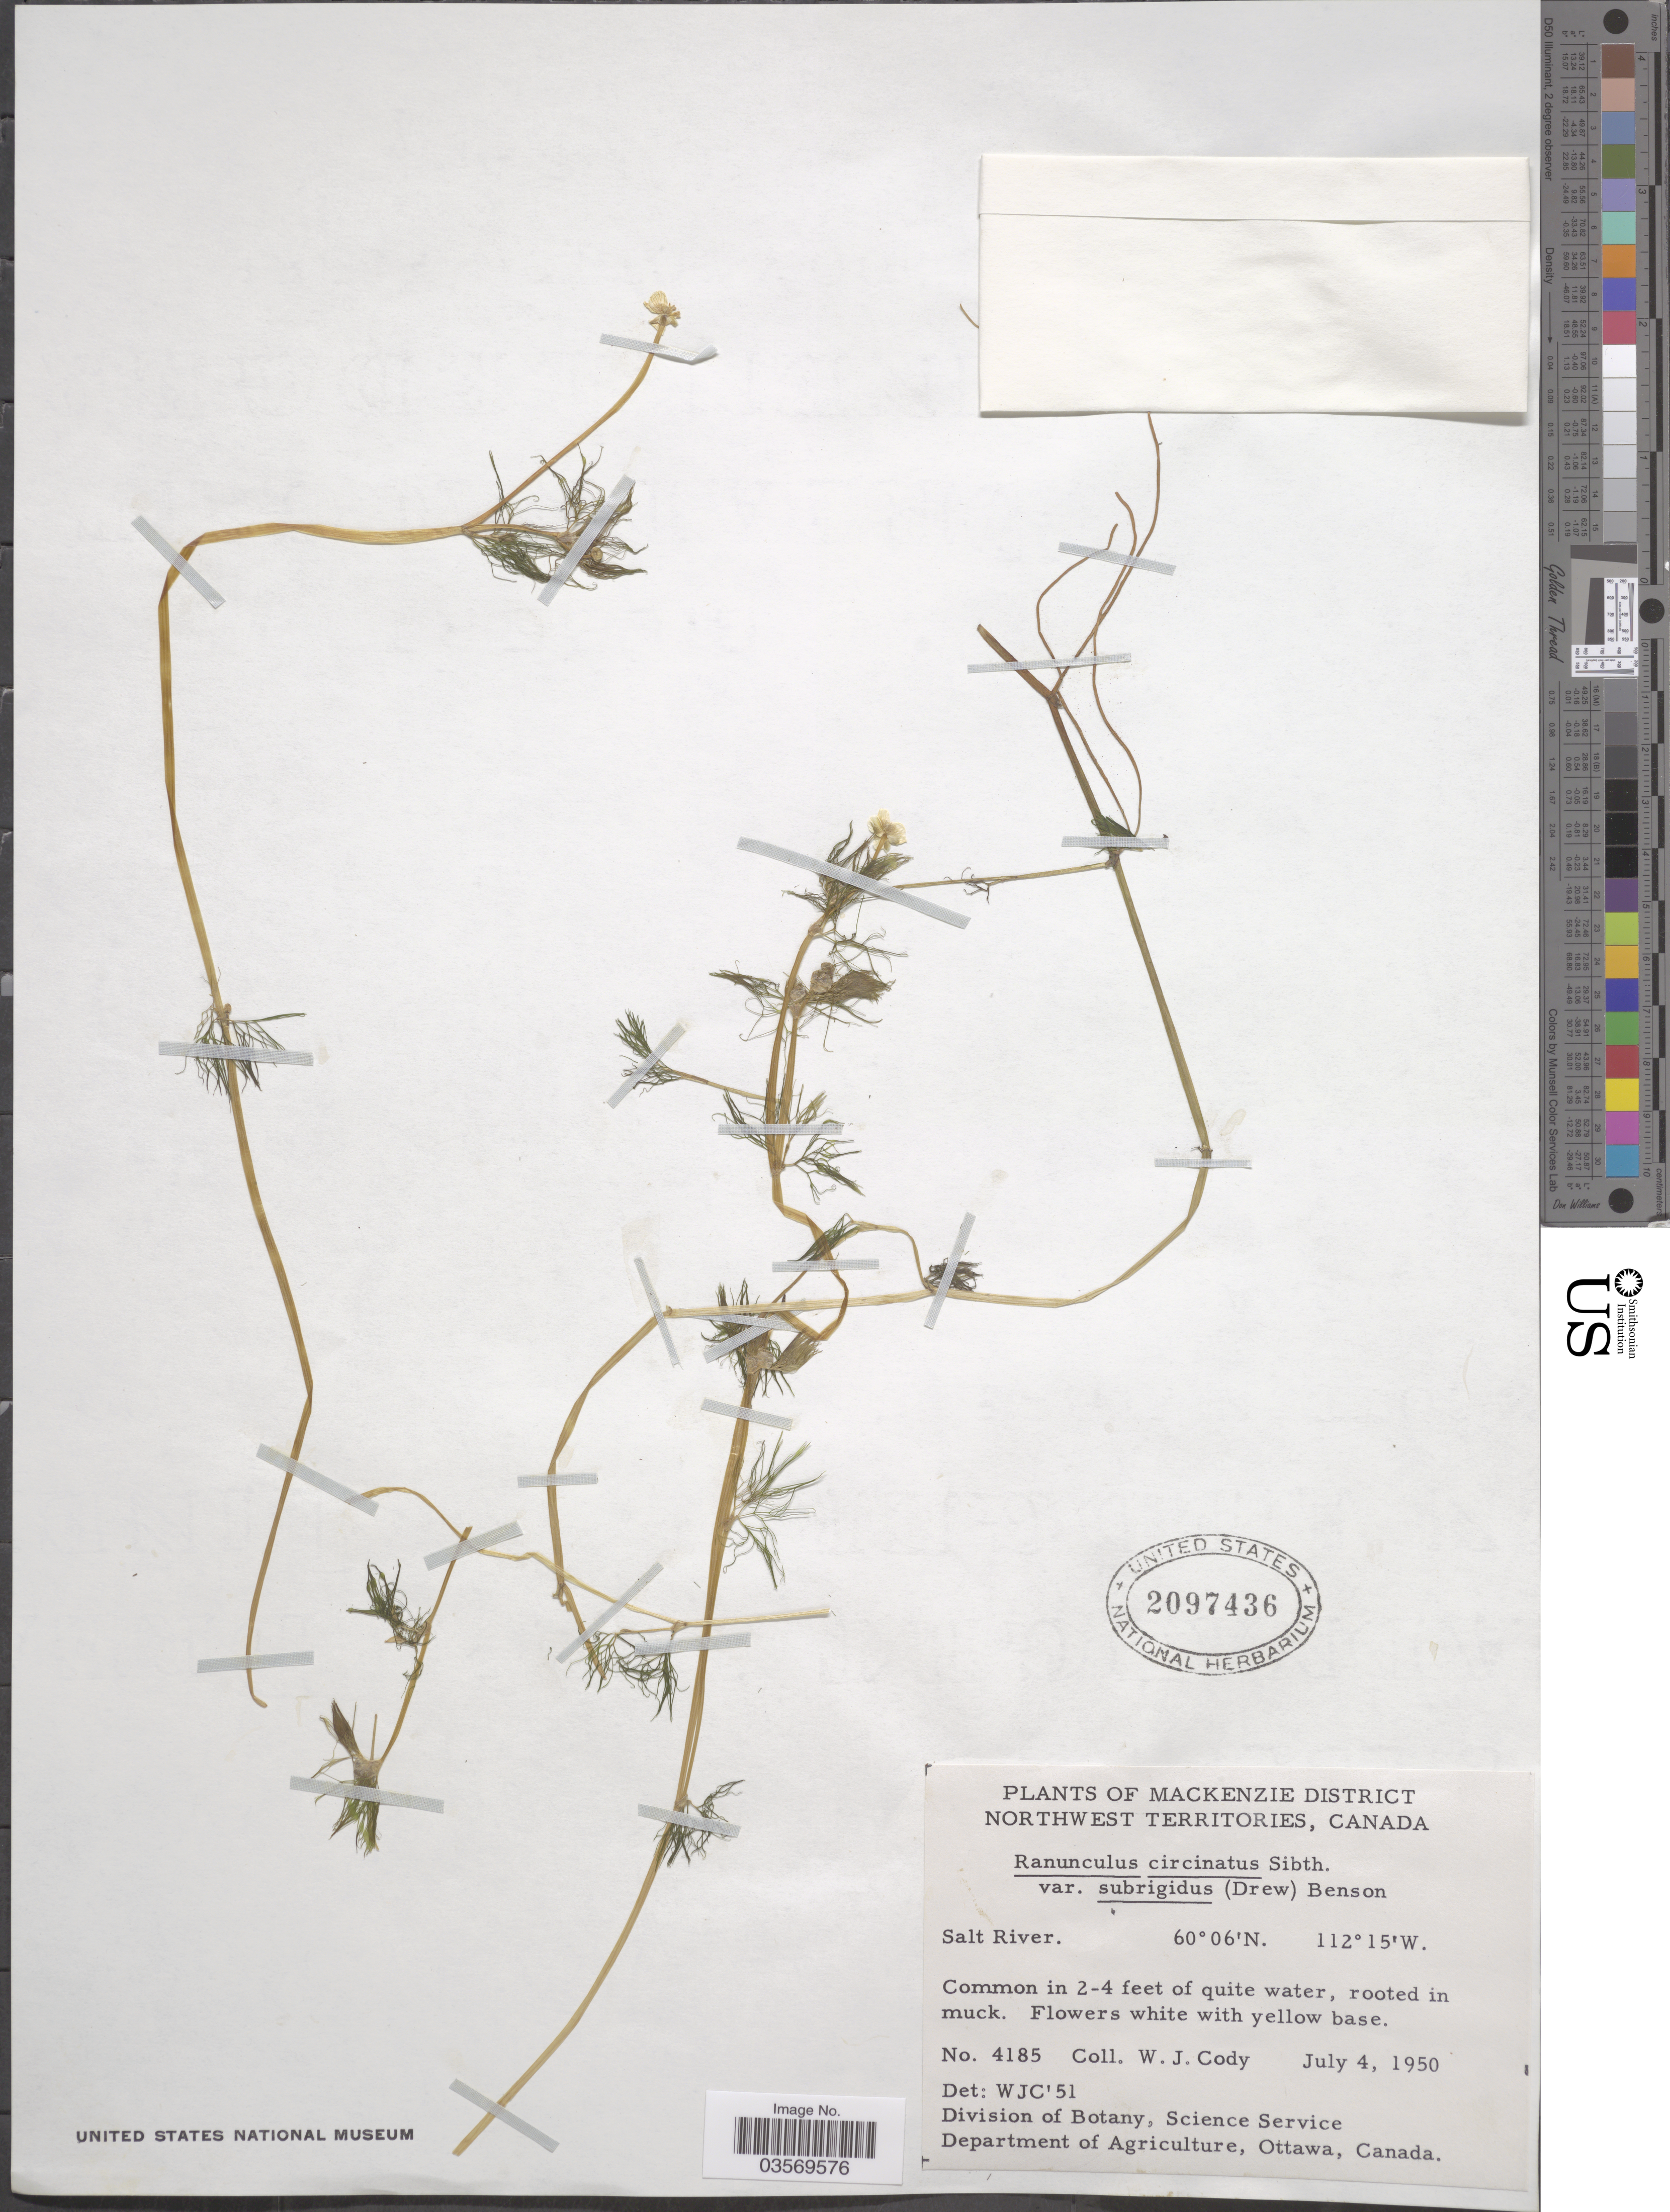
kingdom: Plantae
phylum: Tracheophyta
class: Magnoliopsida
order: Ranunculales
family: Ranunculaceae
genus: Ranunculus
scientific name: Ranunculus subrigidus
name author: W.B. Drew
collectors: W. Cody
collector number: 4185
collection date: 1950-07-04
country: Canada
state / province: Northwest Territories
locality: Mackenzie District. Salt River.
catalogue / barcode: US 2097436